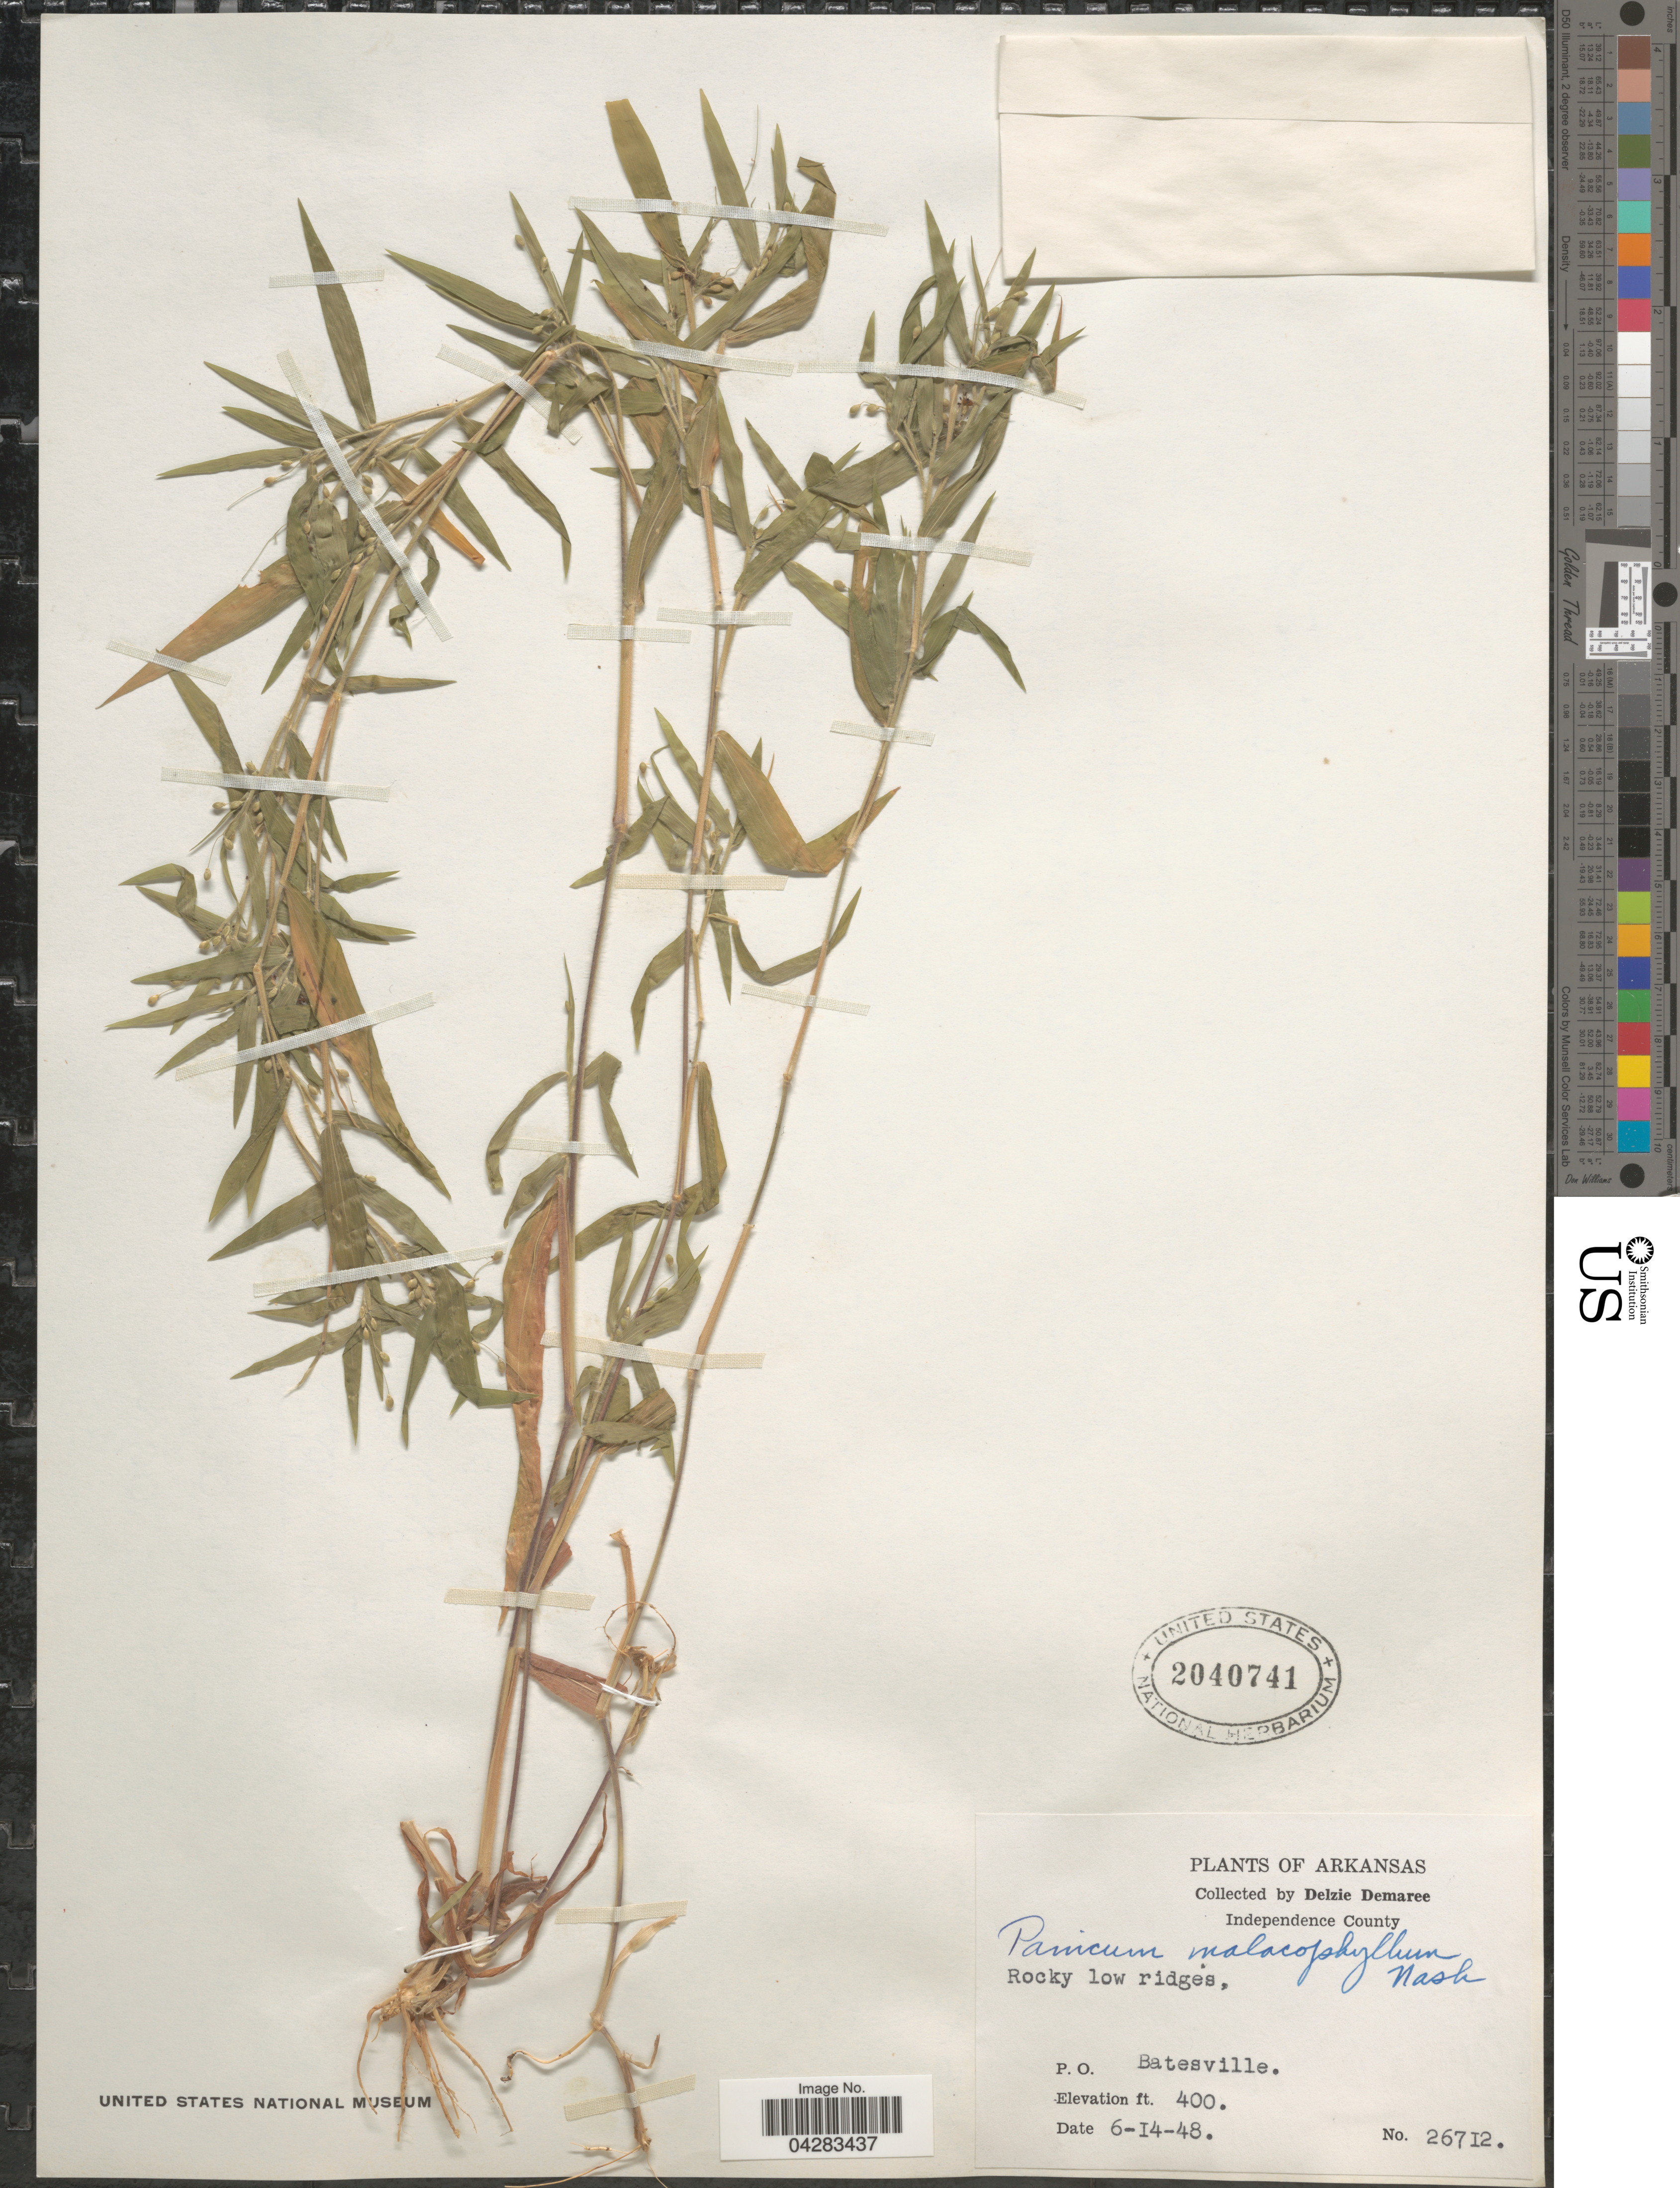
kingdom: Plantae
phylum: Tracheophyta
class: Liliopsida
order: Poales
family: Poaceae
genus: Dichanthelium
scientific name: Dichanthelium malacophyllum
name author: (Nash) Gould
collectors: D. Demaree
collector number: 26712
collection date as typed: Transcribed d/m/y: 14/6/48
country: United States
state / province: Arkansas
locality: Independence County. P. O. Batesville.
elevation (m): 122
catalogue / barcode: US 2040741